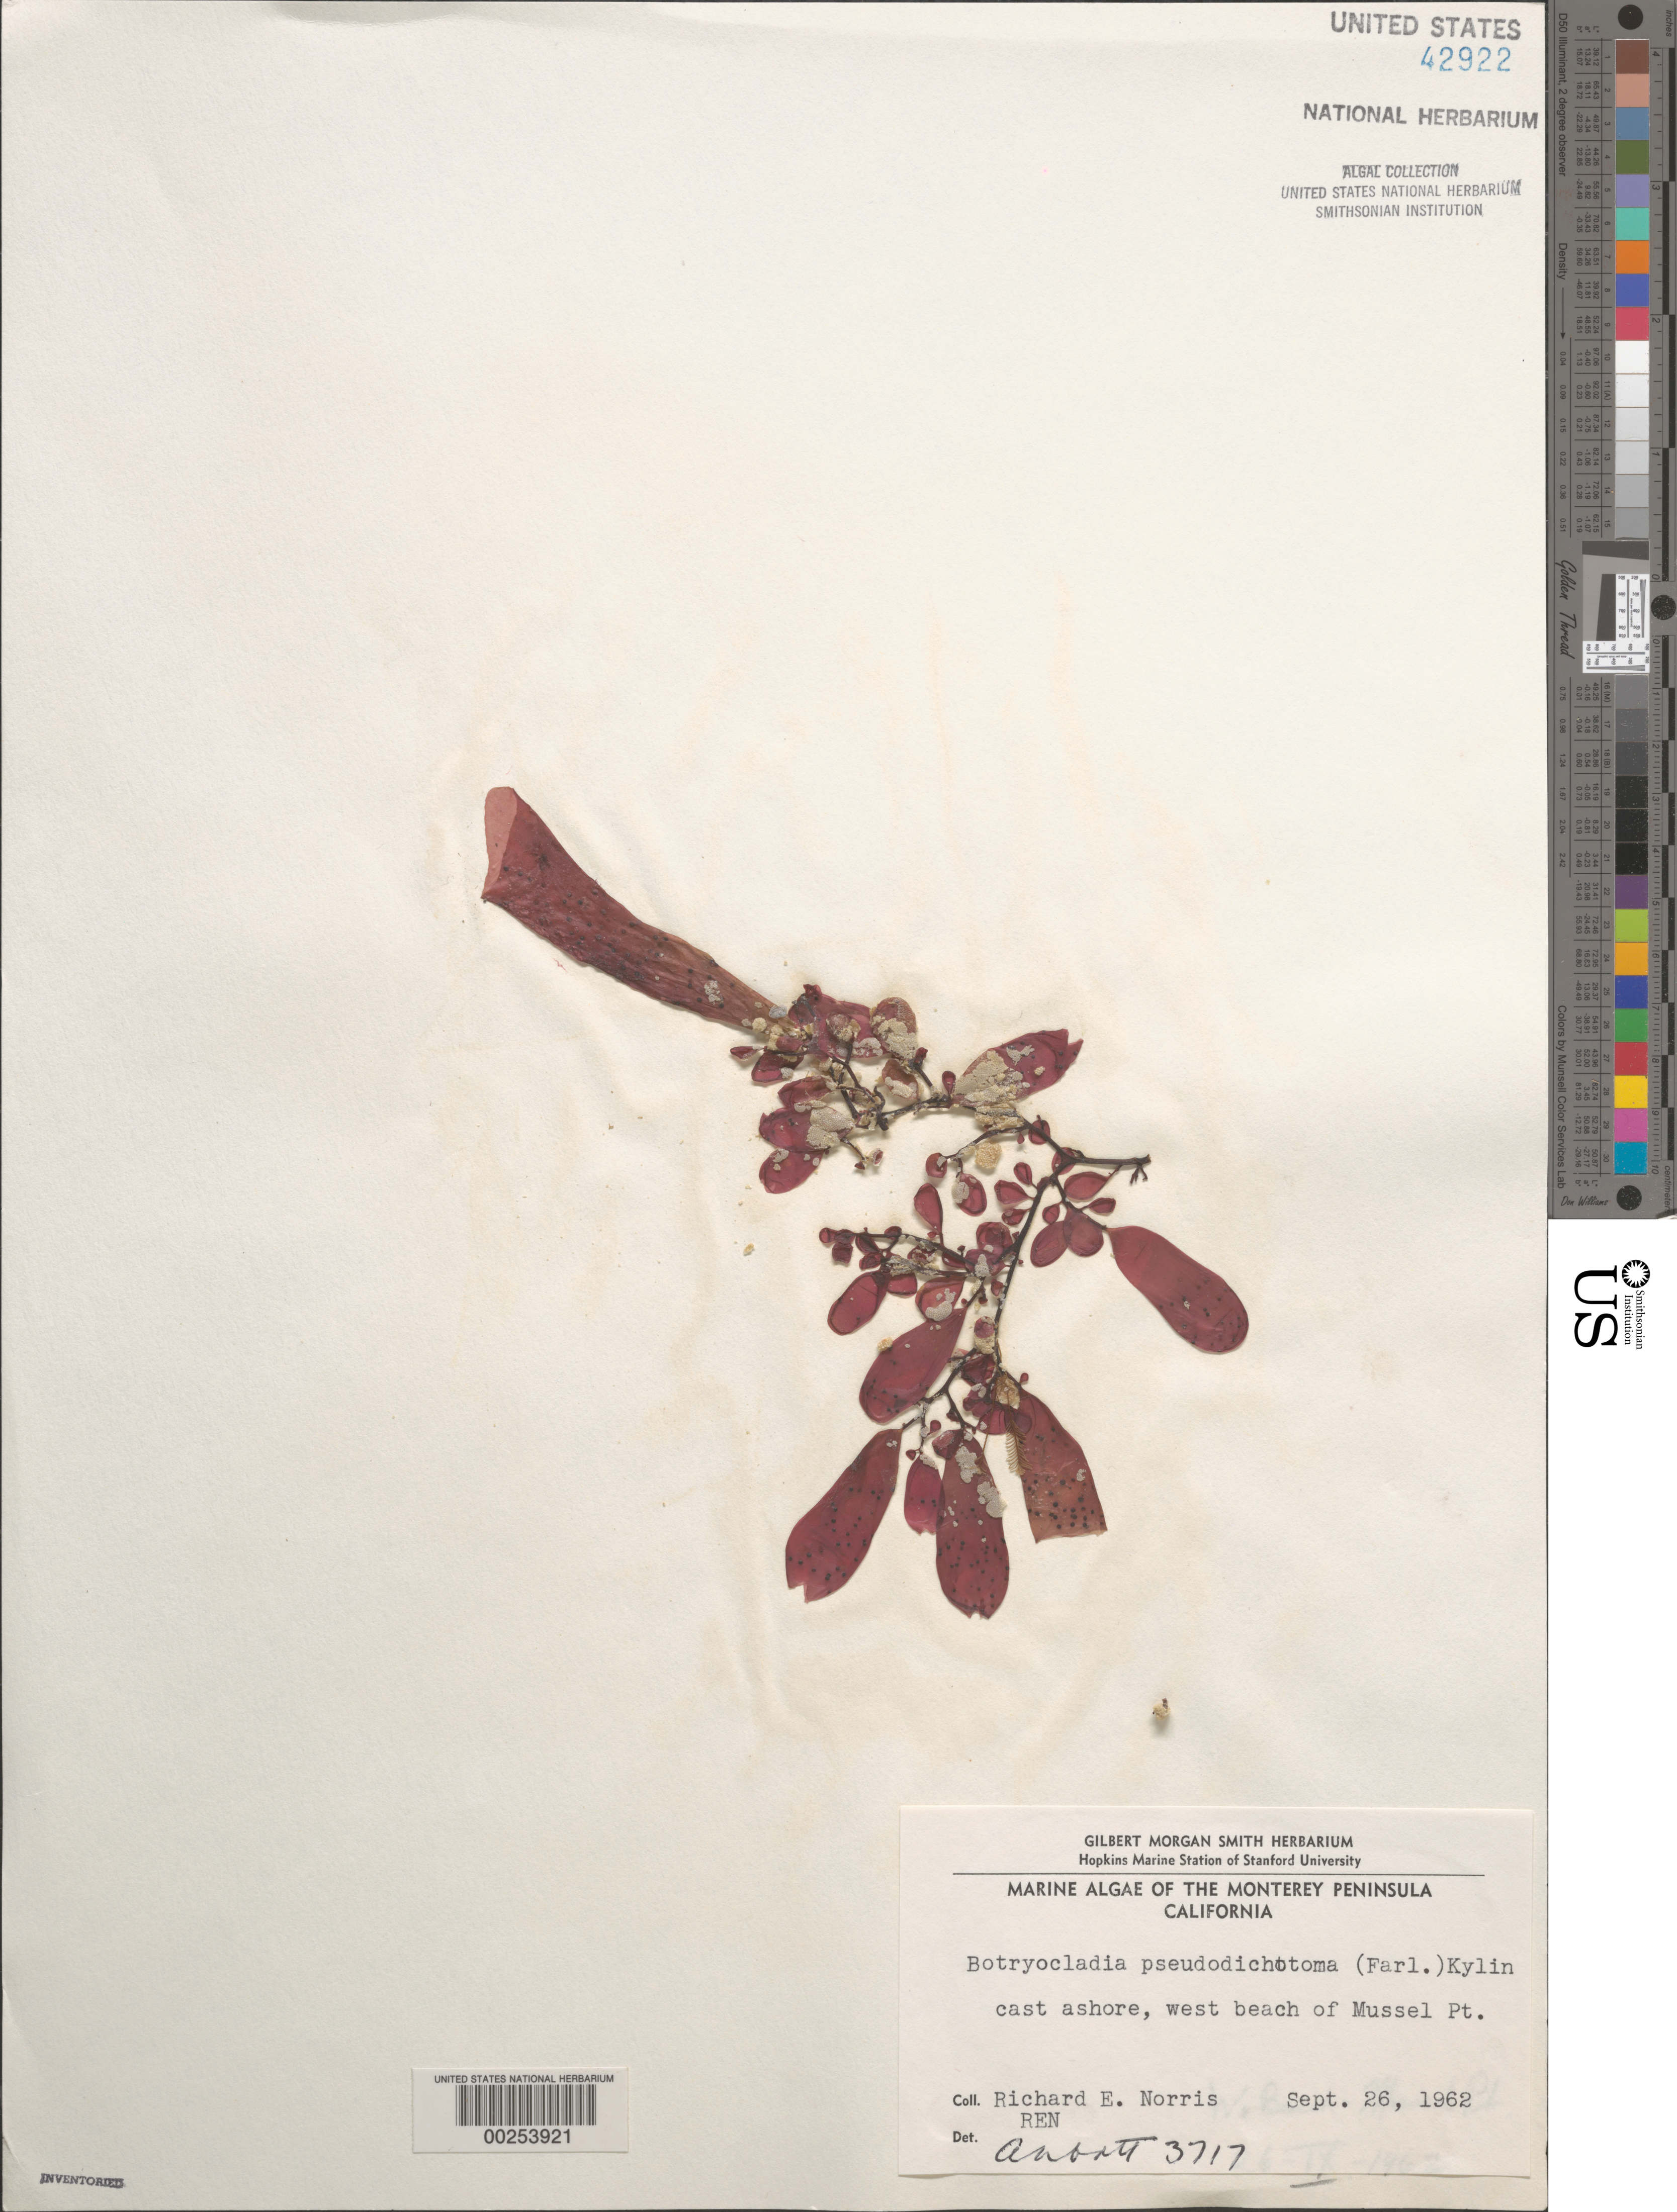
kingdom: Plantae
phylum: Rhodophyta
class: Florideophyceae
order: Rhodymeniales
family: Rhodymeniaceae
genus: Botryocladia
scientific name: Botryocladia pseudodichotoma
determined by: Norris, R. E.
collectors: R. E. Norris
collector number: IAA 3717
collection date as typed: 26 Sep 1962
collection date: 1962-09-26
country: United States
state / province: California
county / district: Monterey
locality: Mussel Point, west beach, Monterey Peninsula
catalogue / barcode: US 42922